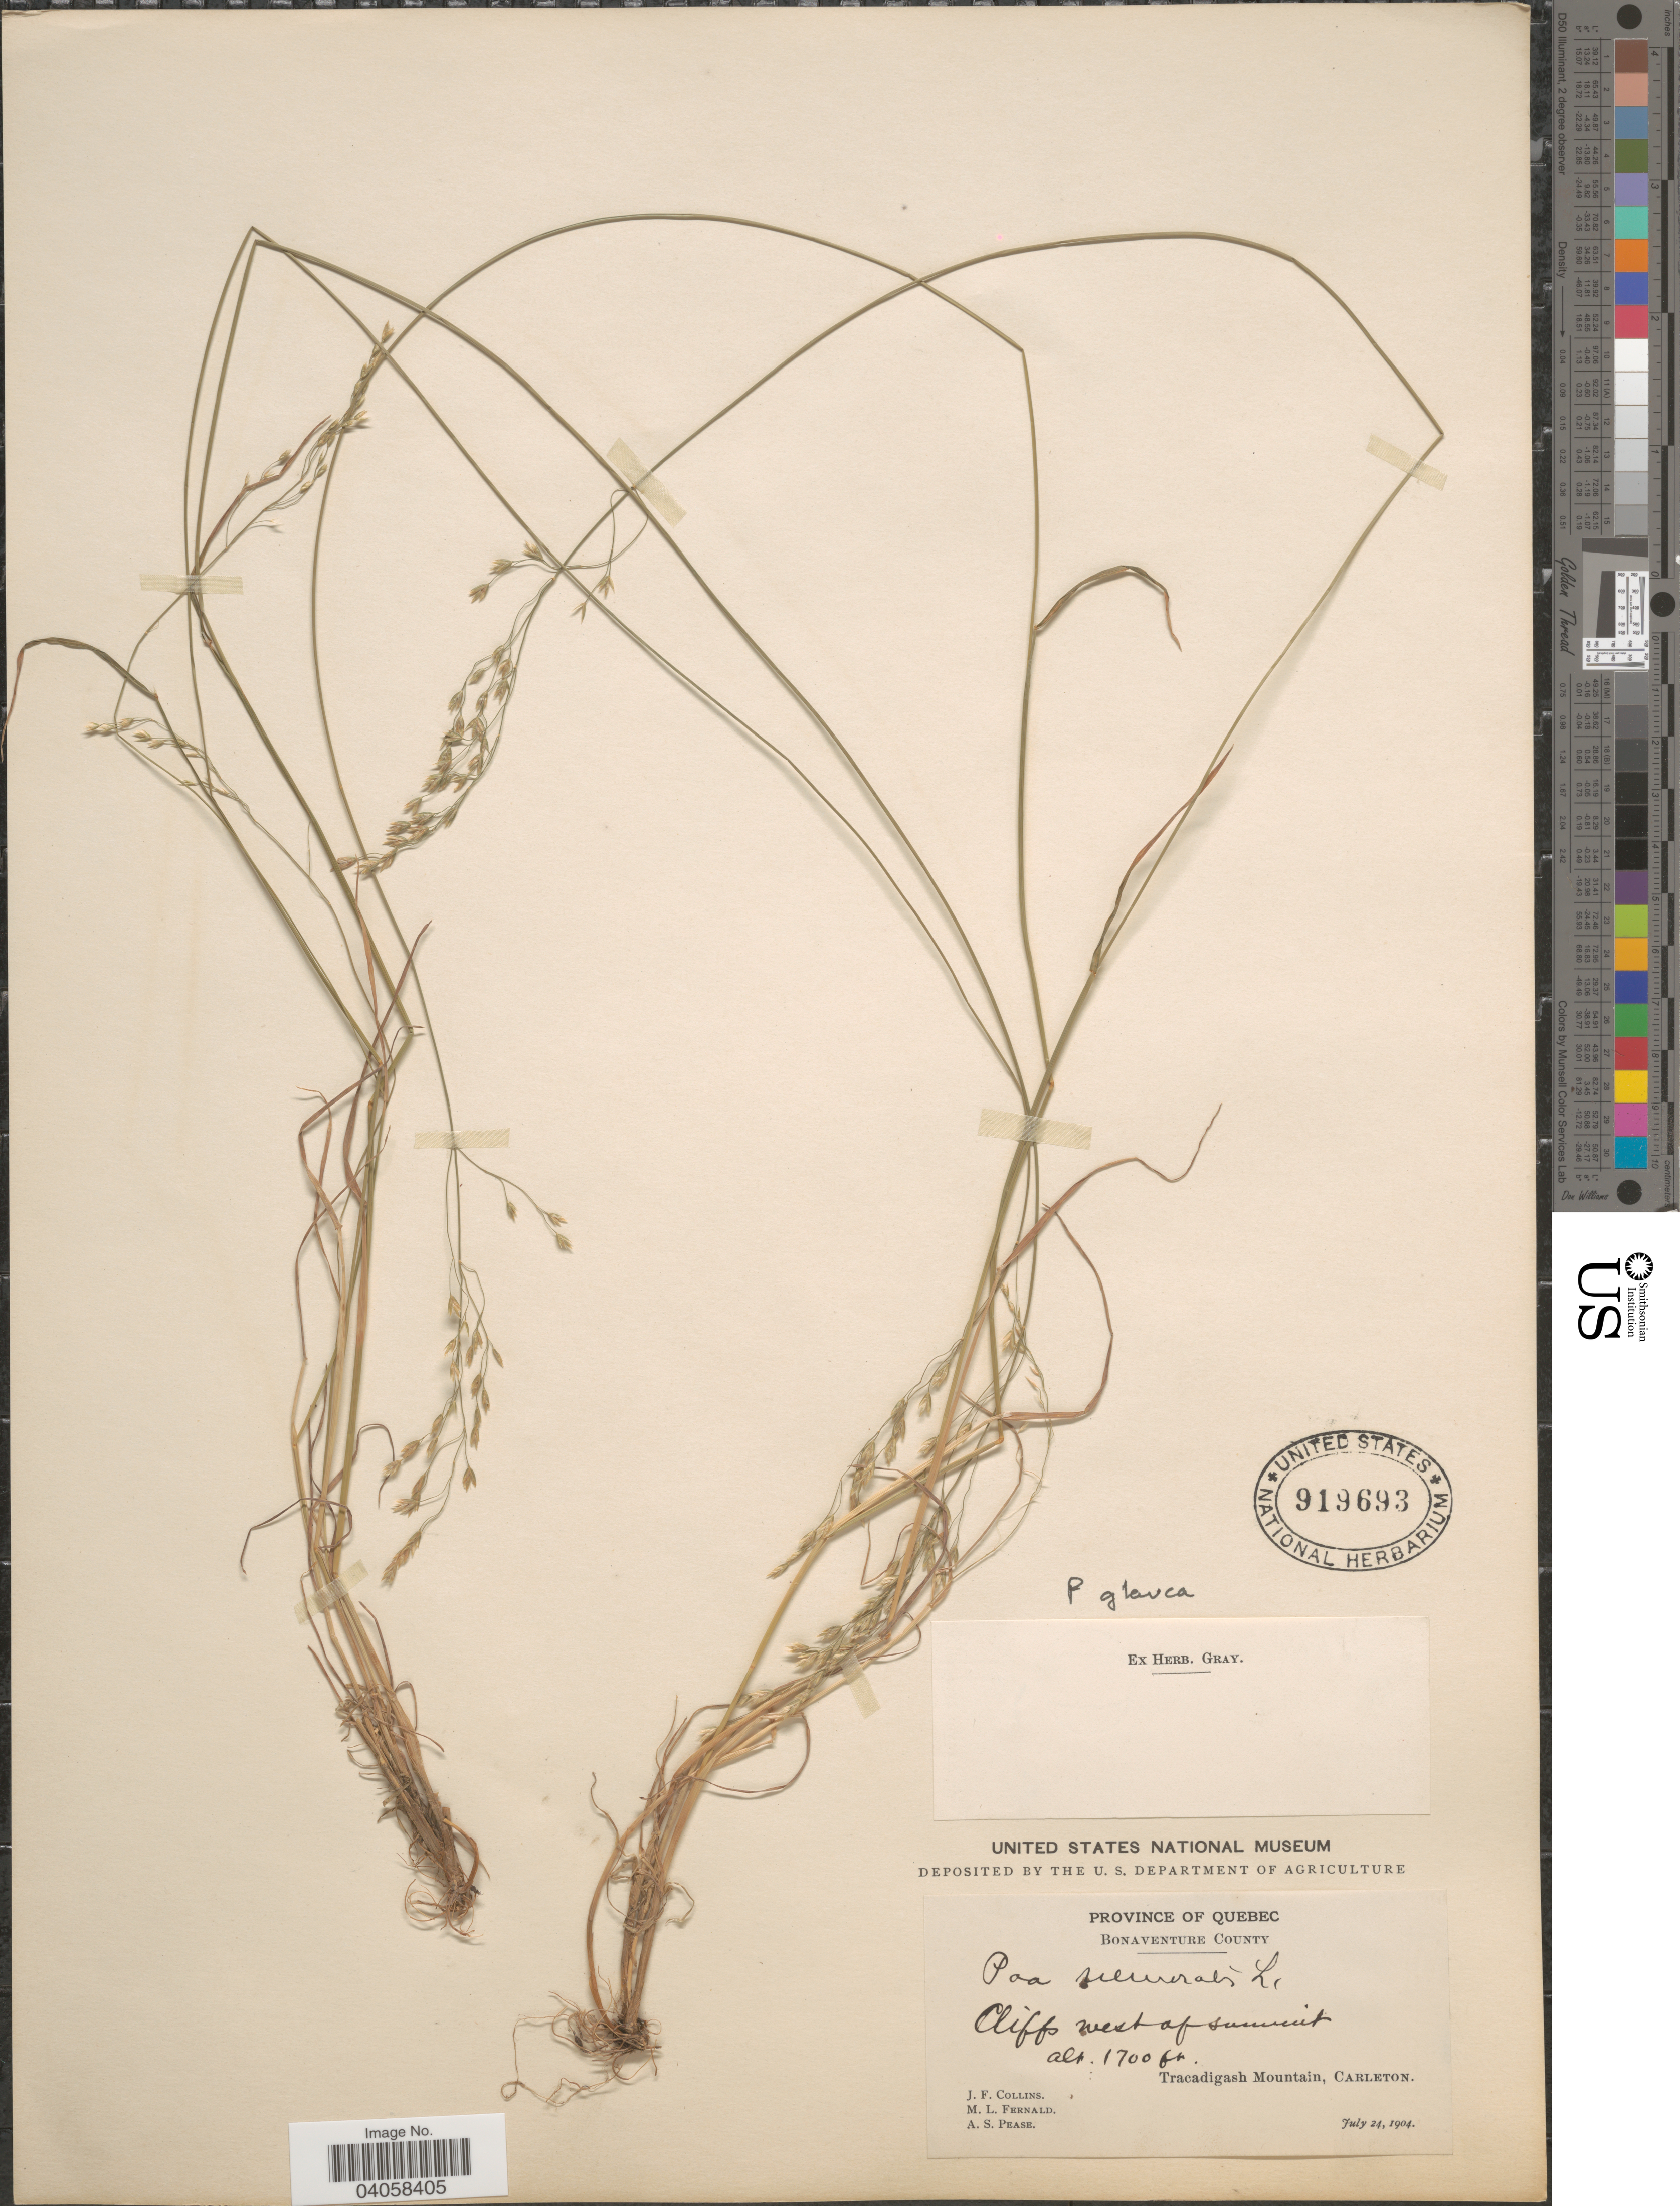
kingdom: Plantae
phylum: Tracheophyta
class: Liliopsida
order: Poales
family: Poaceae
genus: Poa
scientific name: Poa glauca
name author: Vahl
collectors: J. Collins, M. L. Fernald & A. S. Pease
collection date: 1904-07-24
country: Canada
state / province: Quebec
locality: Bonaventure County. Cliffs west of summit. Tracadigash Mountain, Carleton.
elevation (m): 518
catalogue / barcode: US 919693